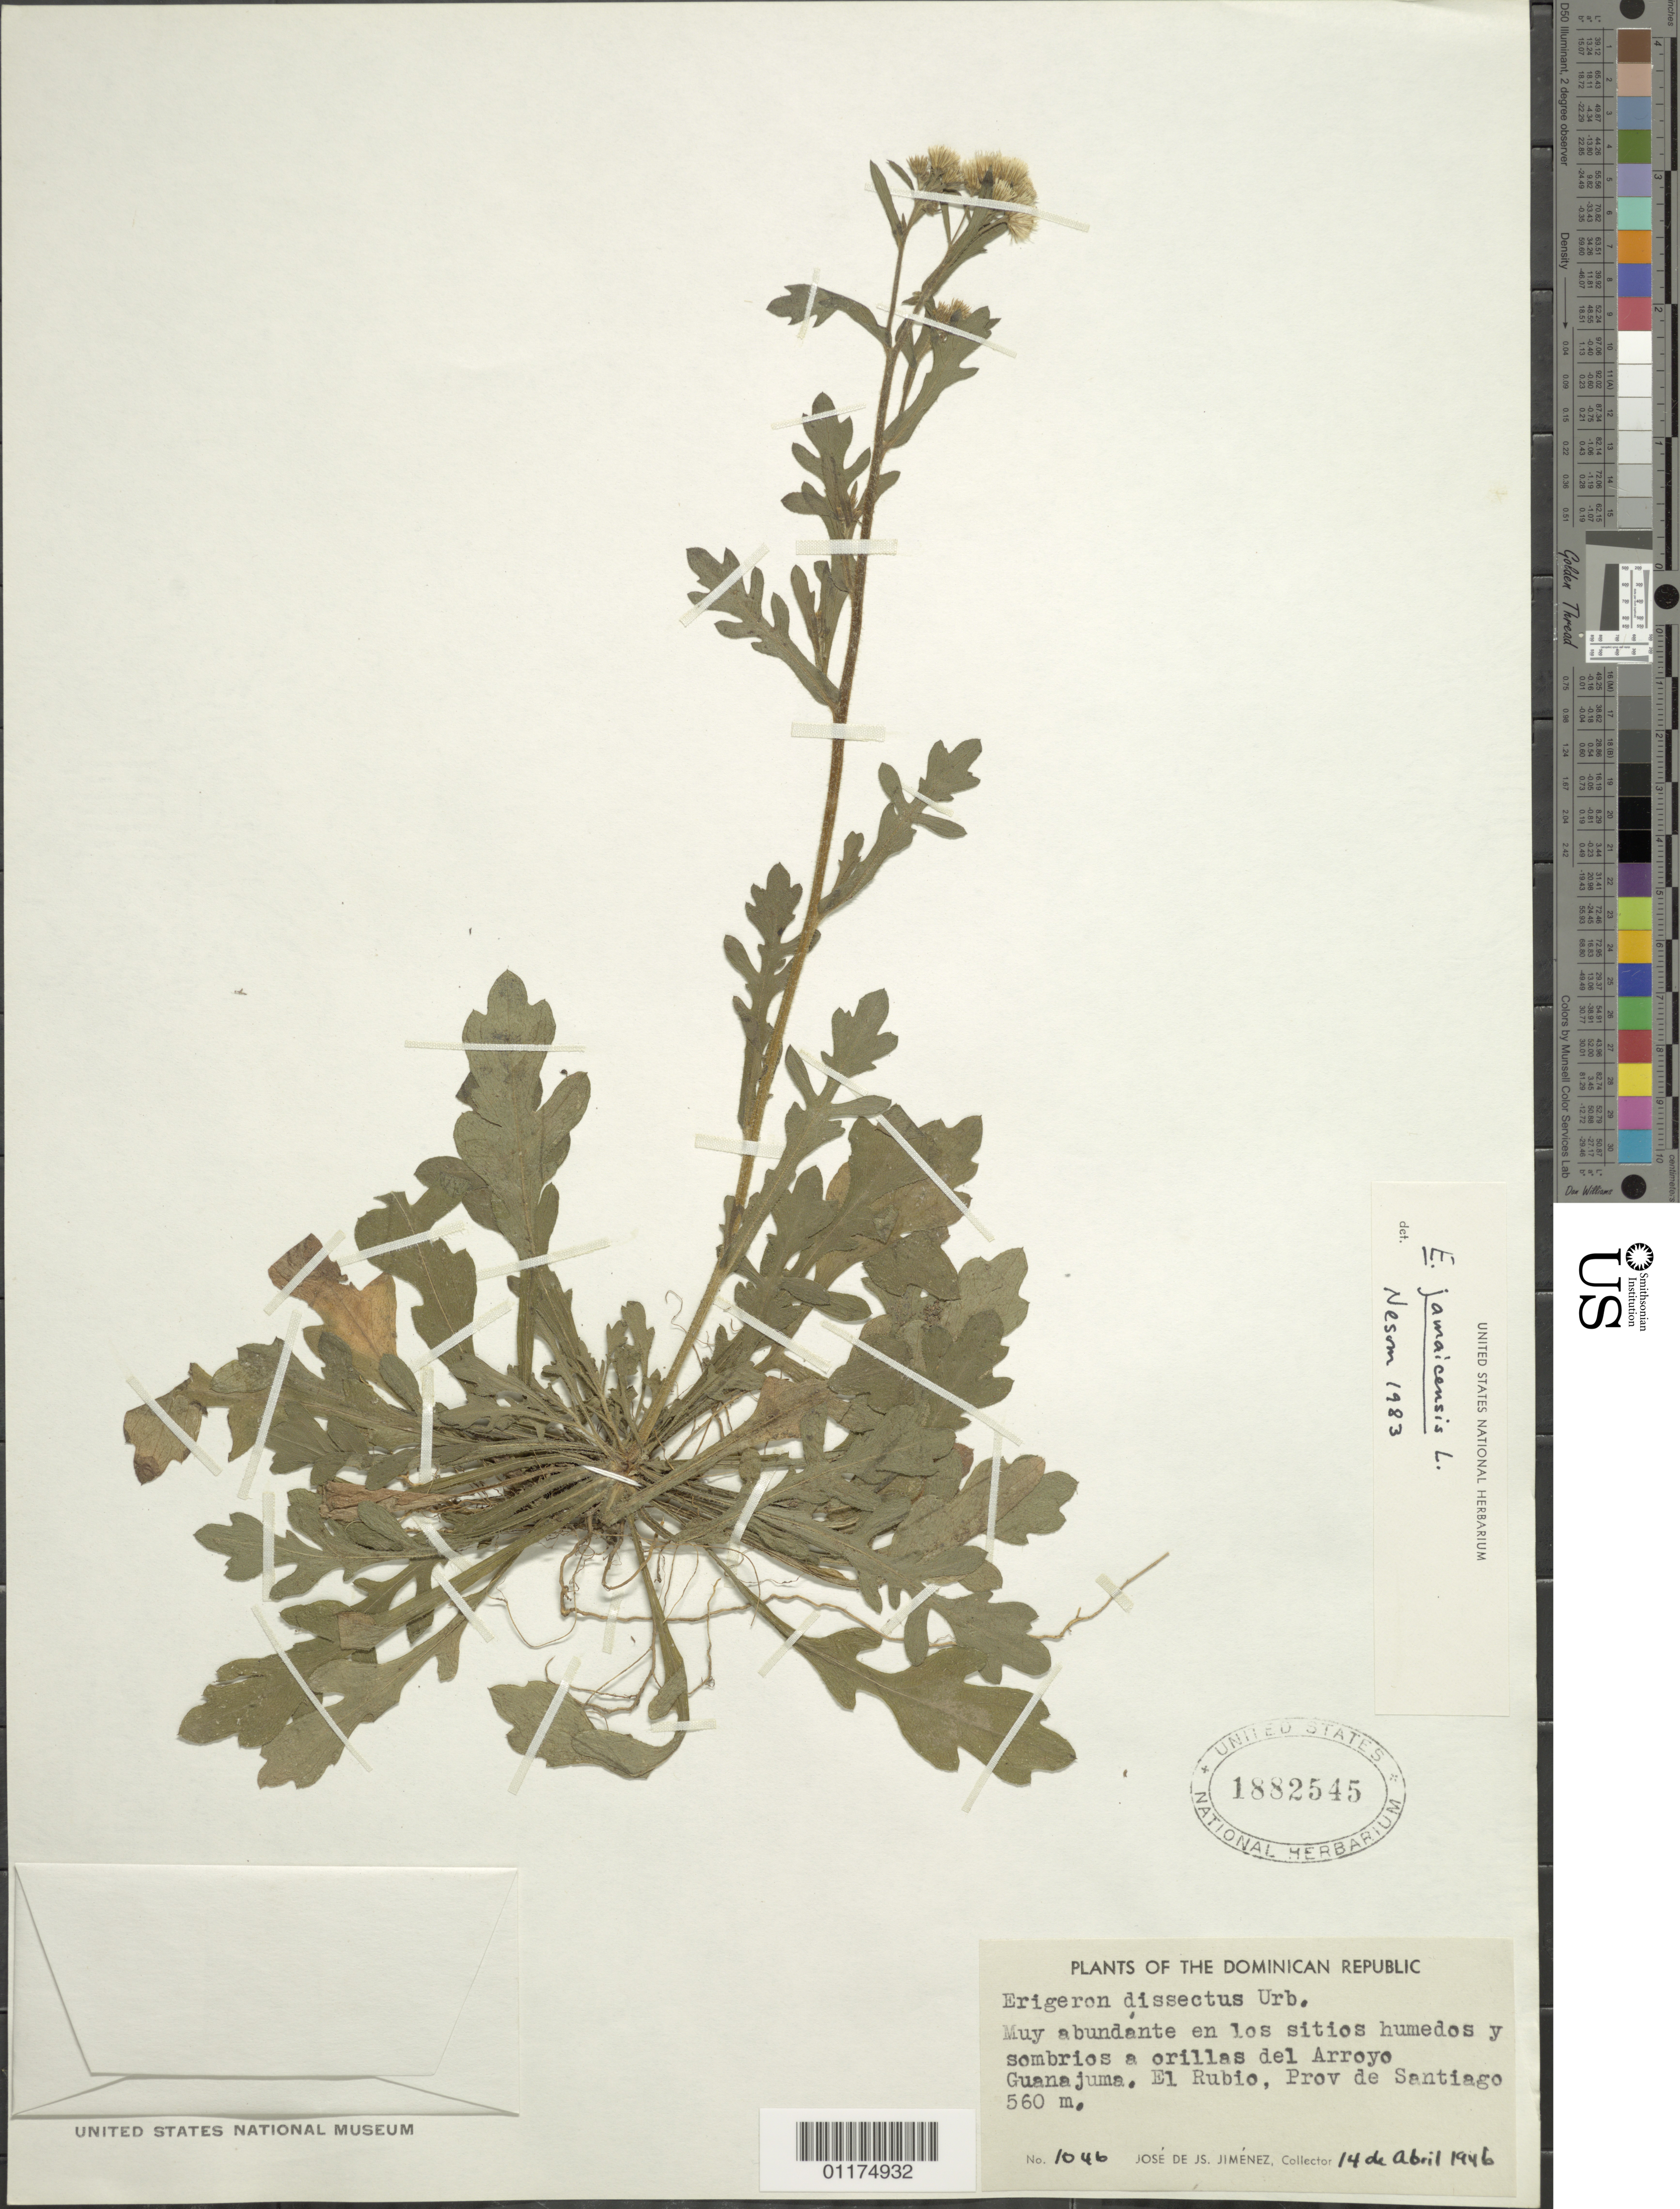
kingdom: Plantae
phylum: Tracheophyta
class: Magnoliopsida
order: Asterales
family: Asteraceae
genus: Erigeron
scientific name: Erigeron jamaicensis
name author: L.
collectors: J. J. Jiménez Almonte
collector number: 1046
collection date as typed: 14 Apr 1946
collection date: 1946-04-14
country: Dominican Republic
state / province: Santiago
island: Hispaniola I.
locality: Guanajume, El Rubio,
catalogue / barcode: US 1882545